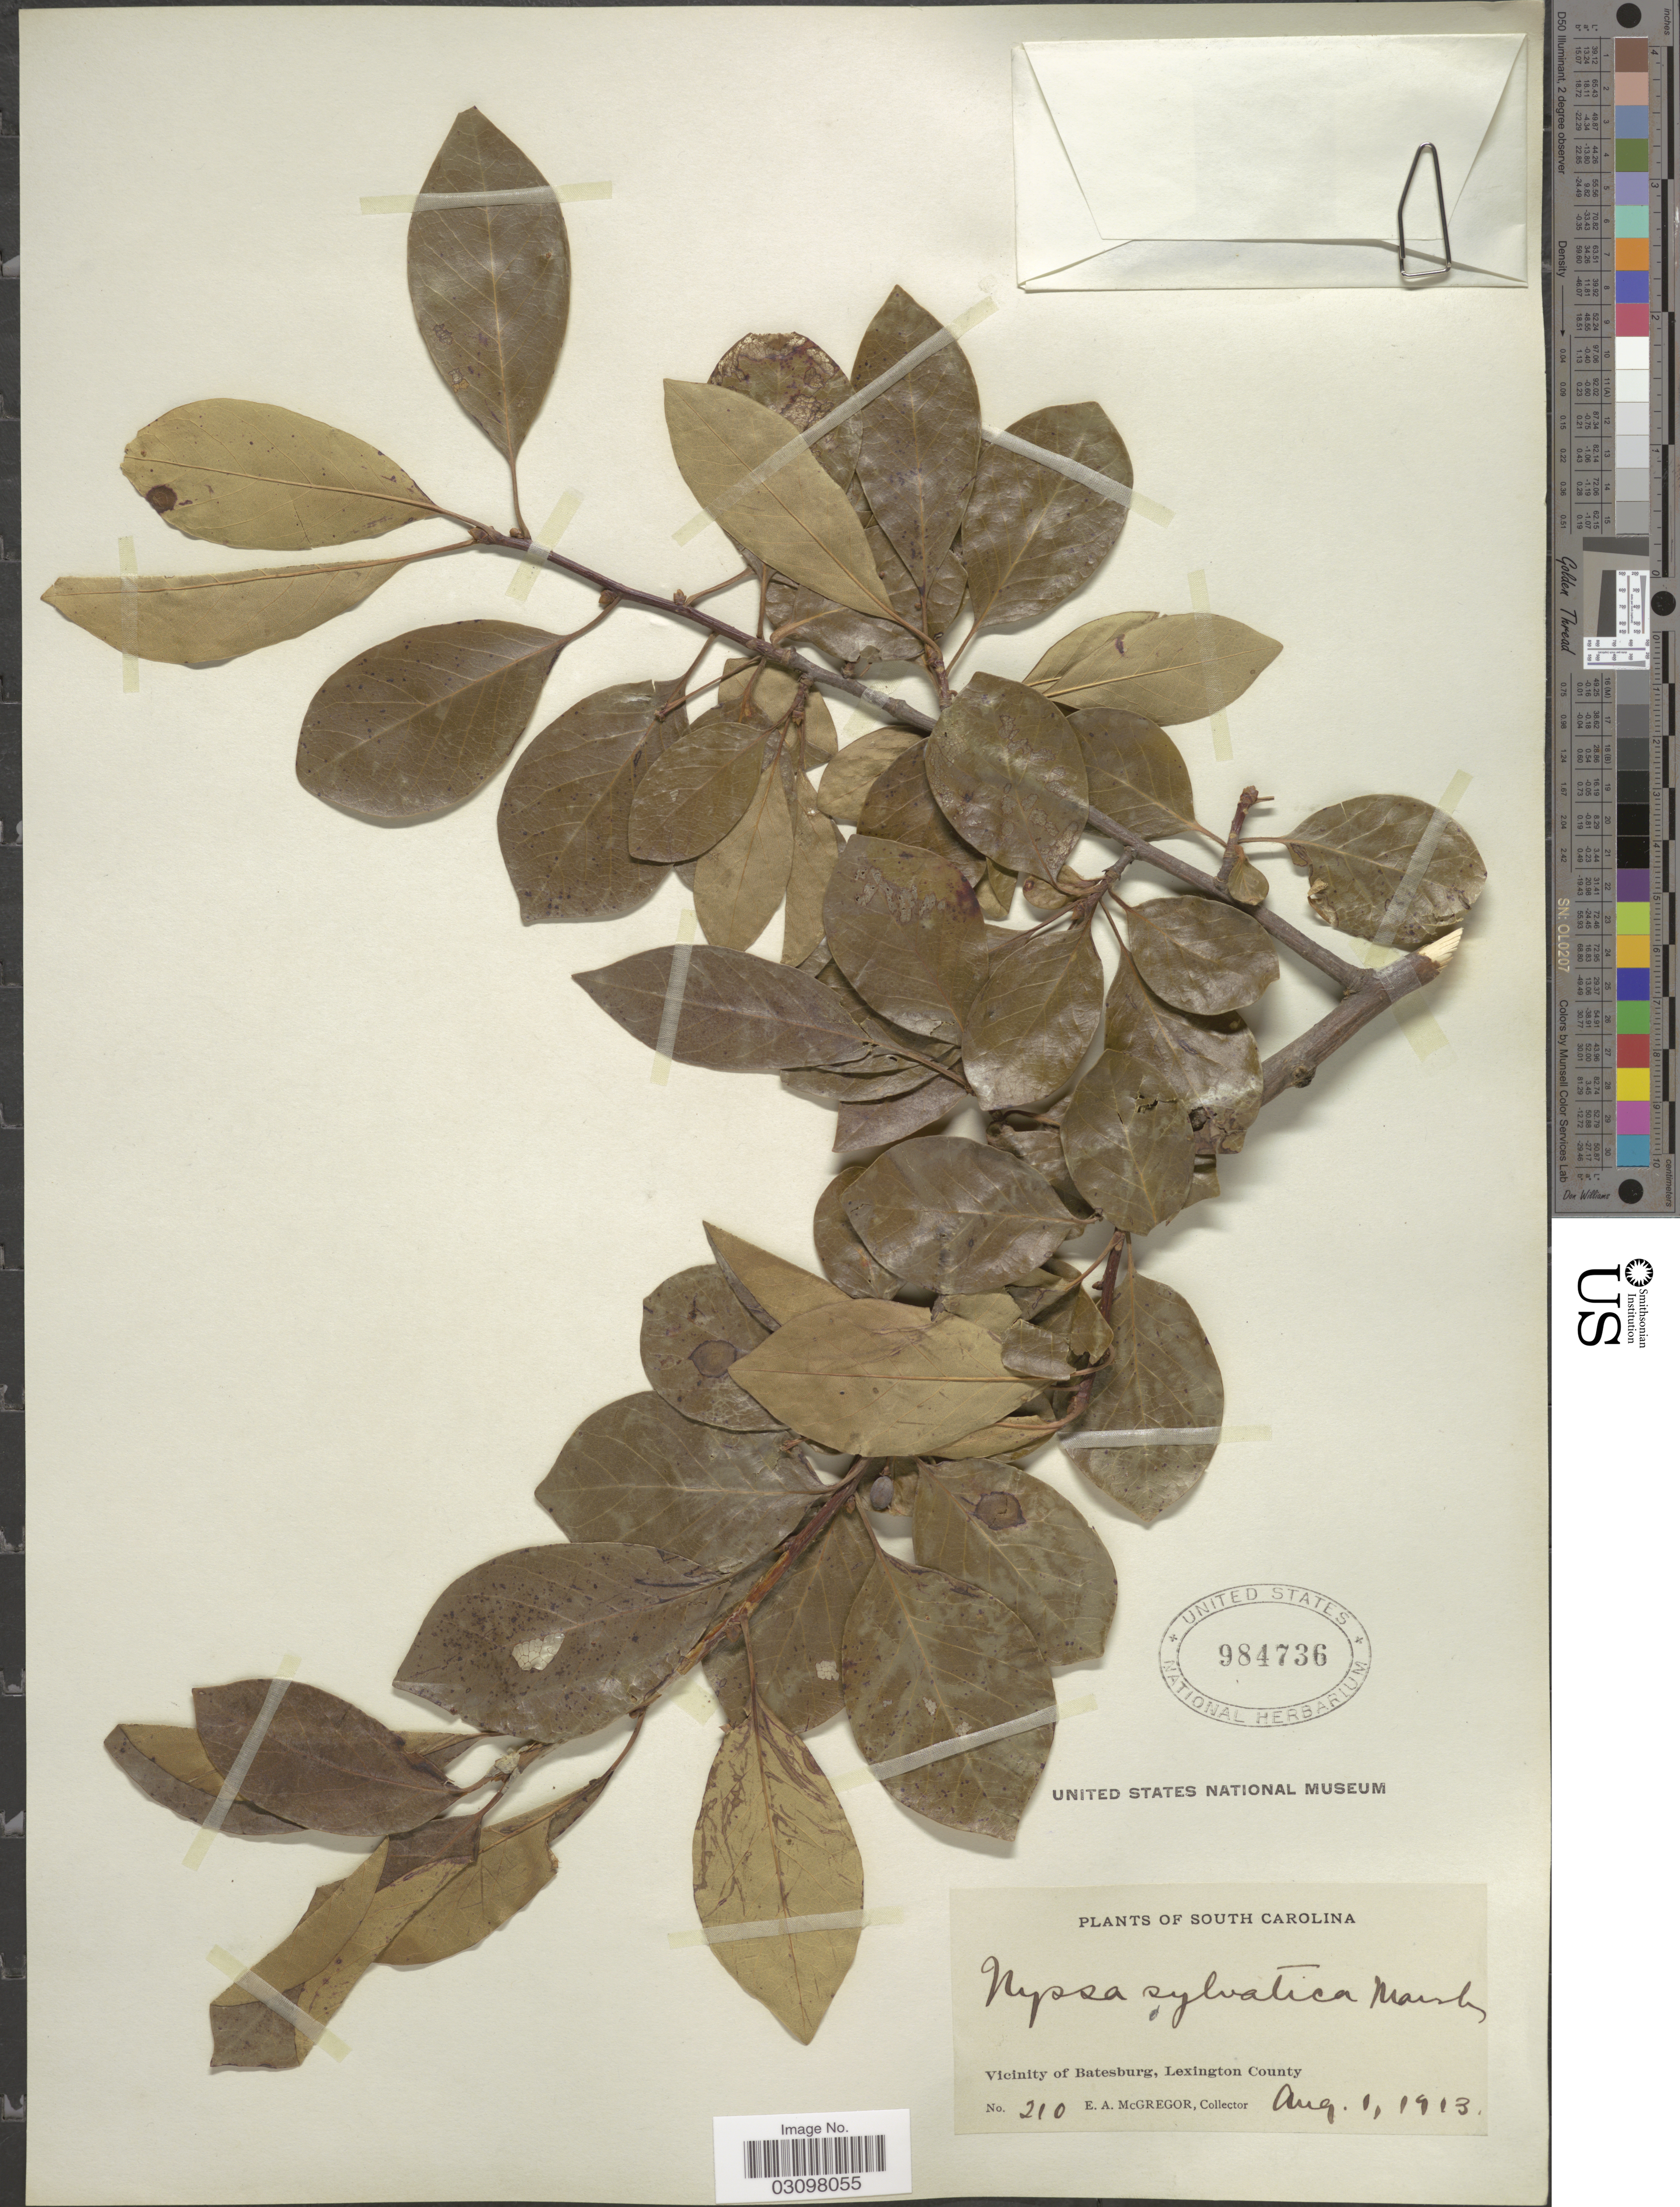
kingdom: Plantae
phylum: Tracheophyta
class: Magnoliopsida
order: Cornales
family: Nyssaceae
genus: Nyssa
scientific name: Nyssa sylvatica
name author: Marshall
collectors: E. A. McGregor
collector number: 210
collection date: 1913-08-01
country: United States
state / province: South Carolina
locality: Vicinity of Batesburg, Lexington County.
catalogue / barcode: US 984736